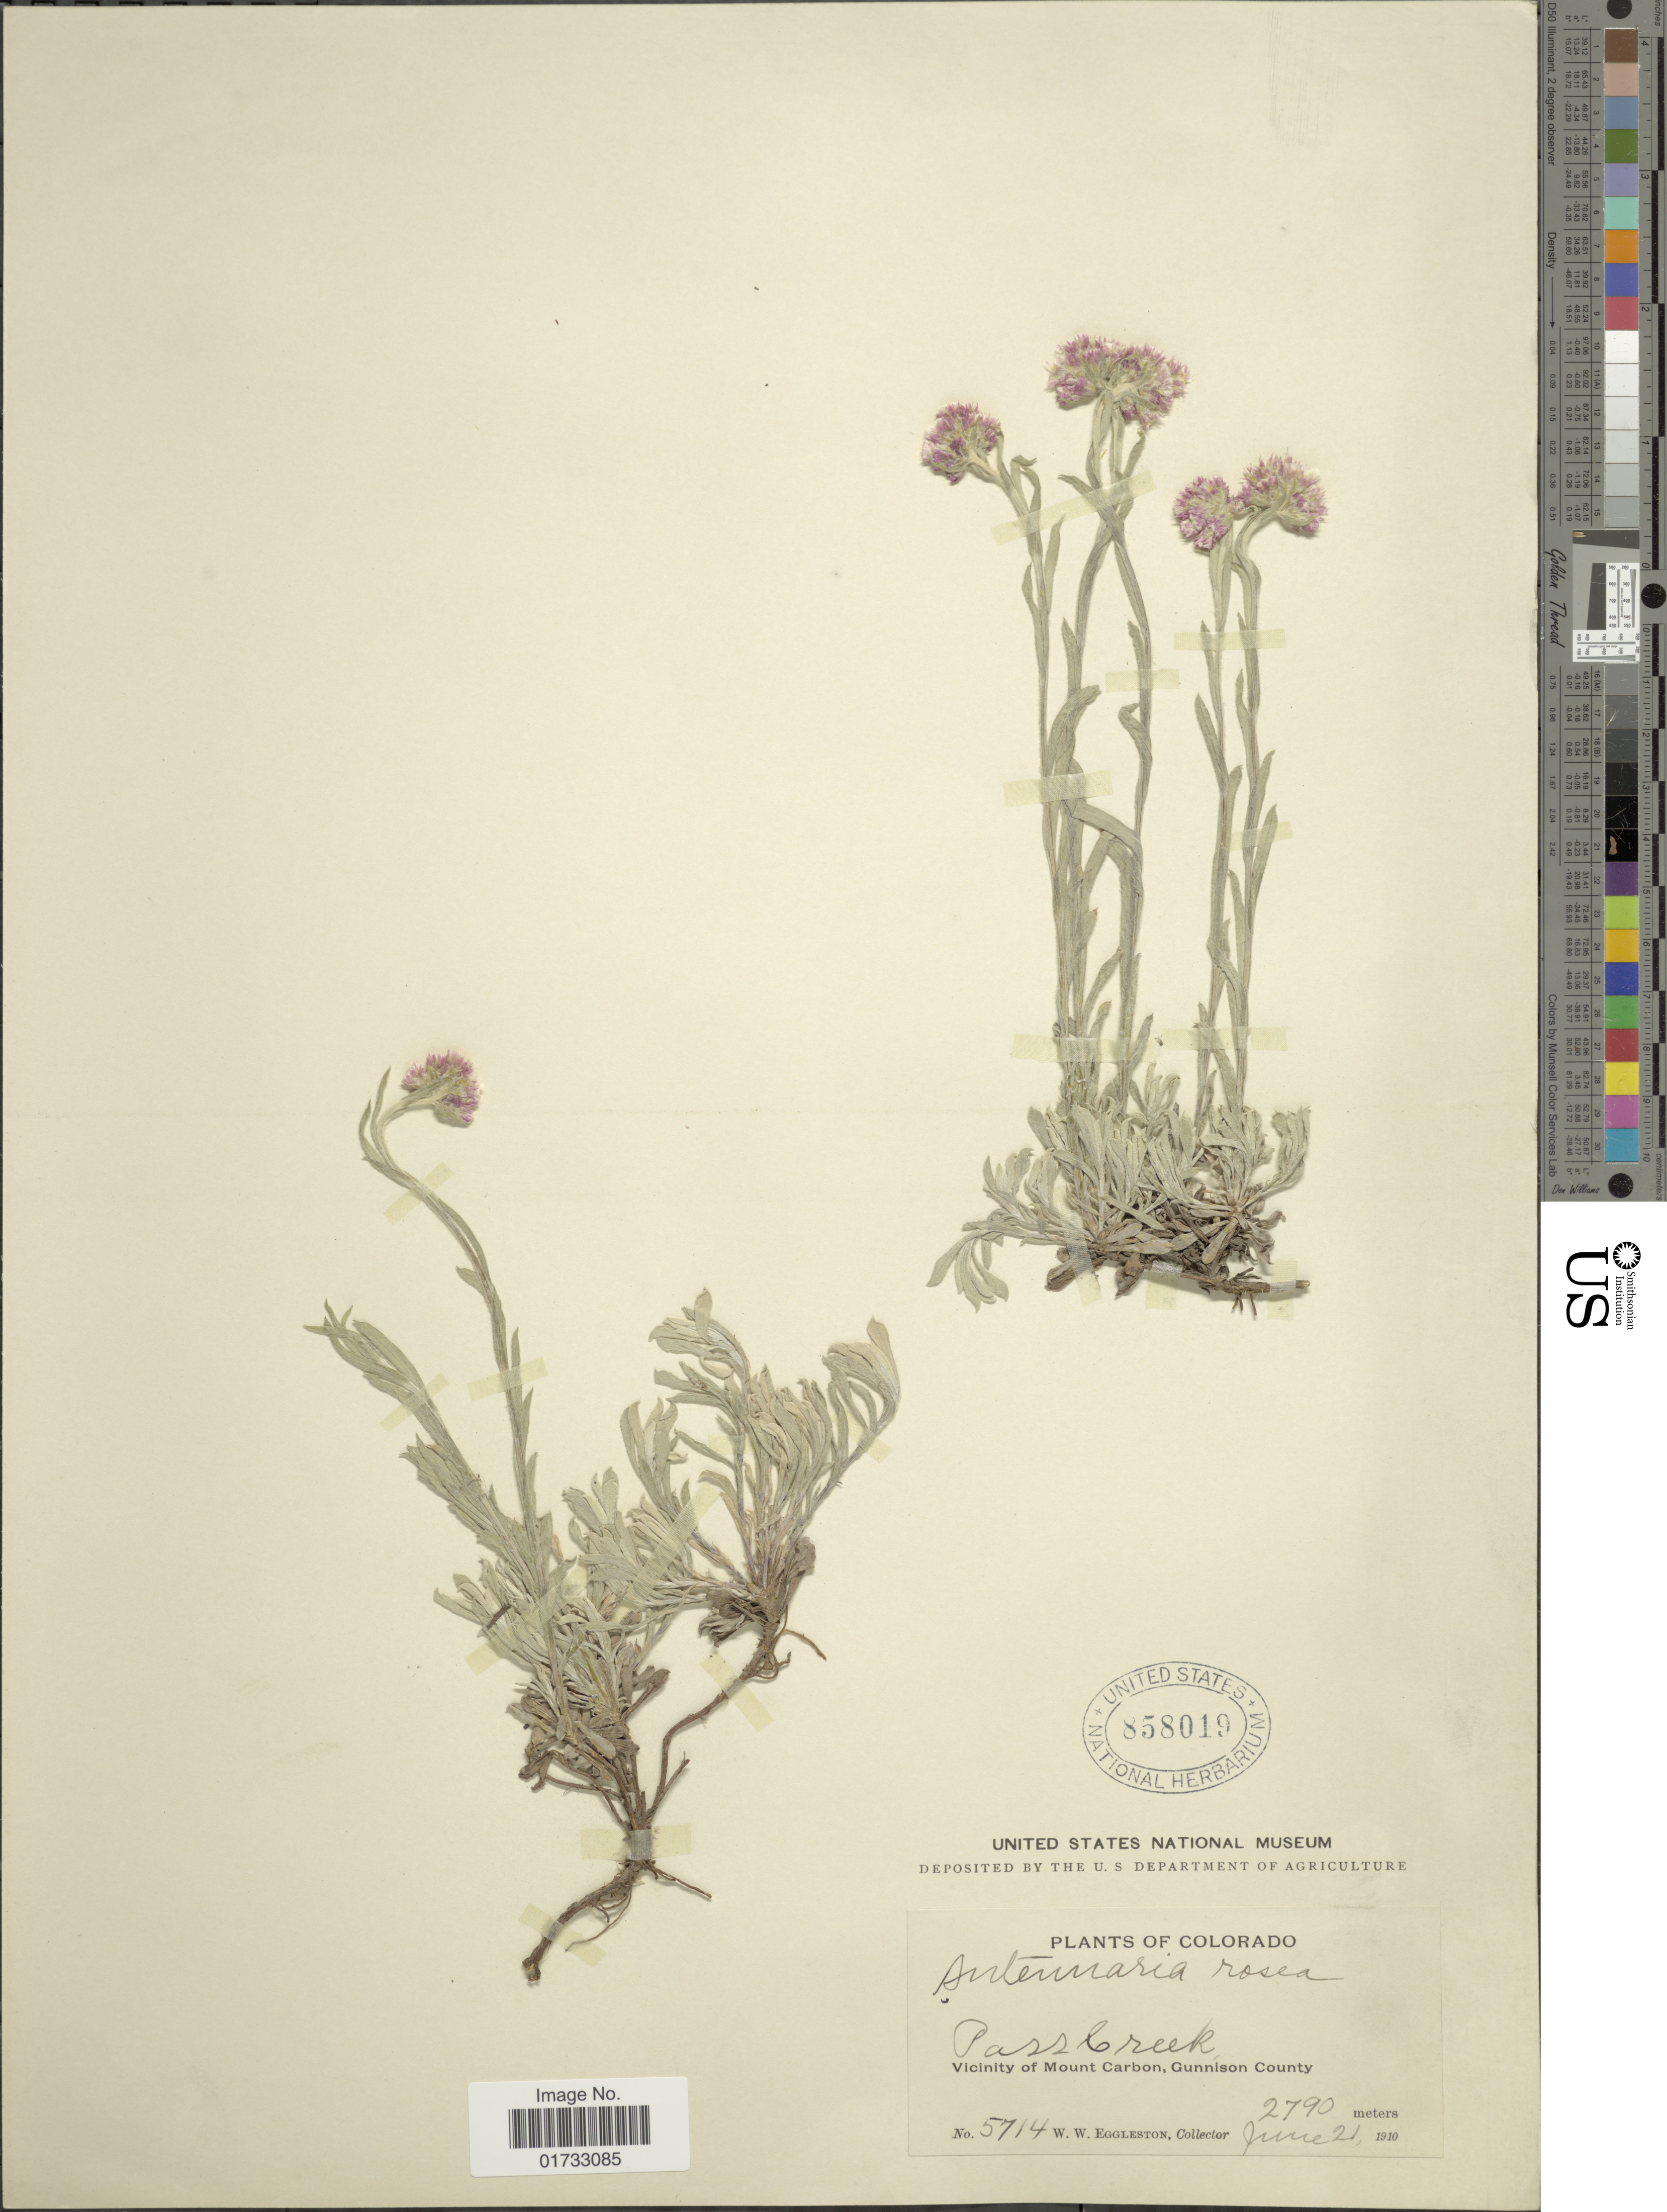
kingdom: Plantae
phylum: Tracheophyta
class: Magnoliopsida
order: Asterales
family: Asteraceae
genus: Antennaria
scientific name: Antennaria rosea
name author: Greene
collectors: W. W. Eggleston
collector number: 5714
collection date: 1910-06-21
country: United States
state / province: Colorado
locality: Pass Creek, Vicinity of Mount Carbon, Gunnison County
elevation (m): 2790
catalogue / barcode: US 858019